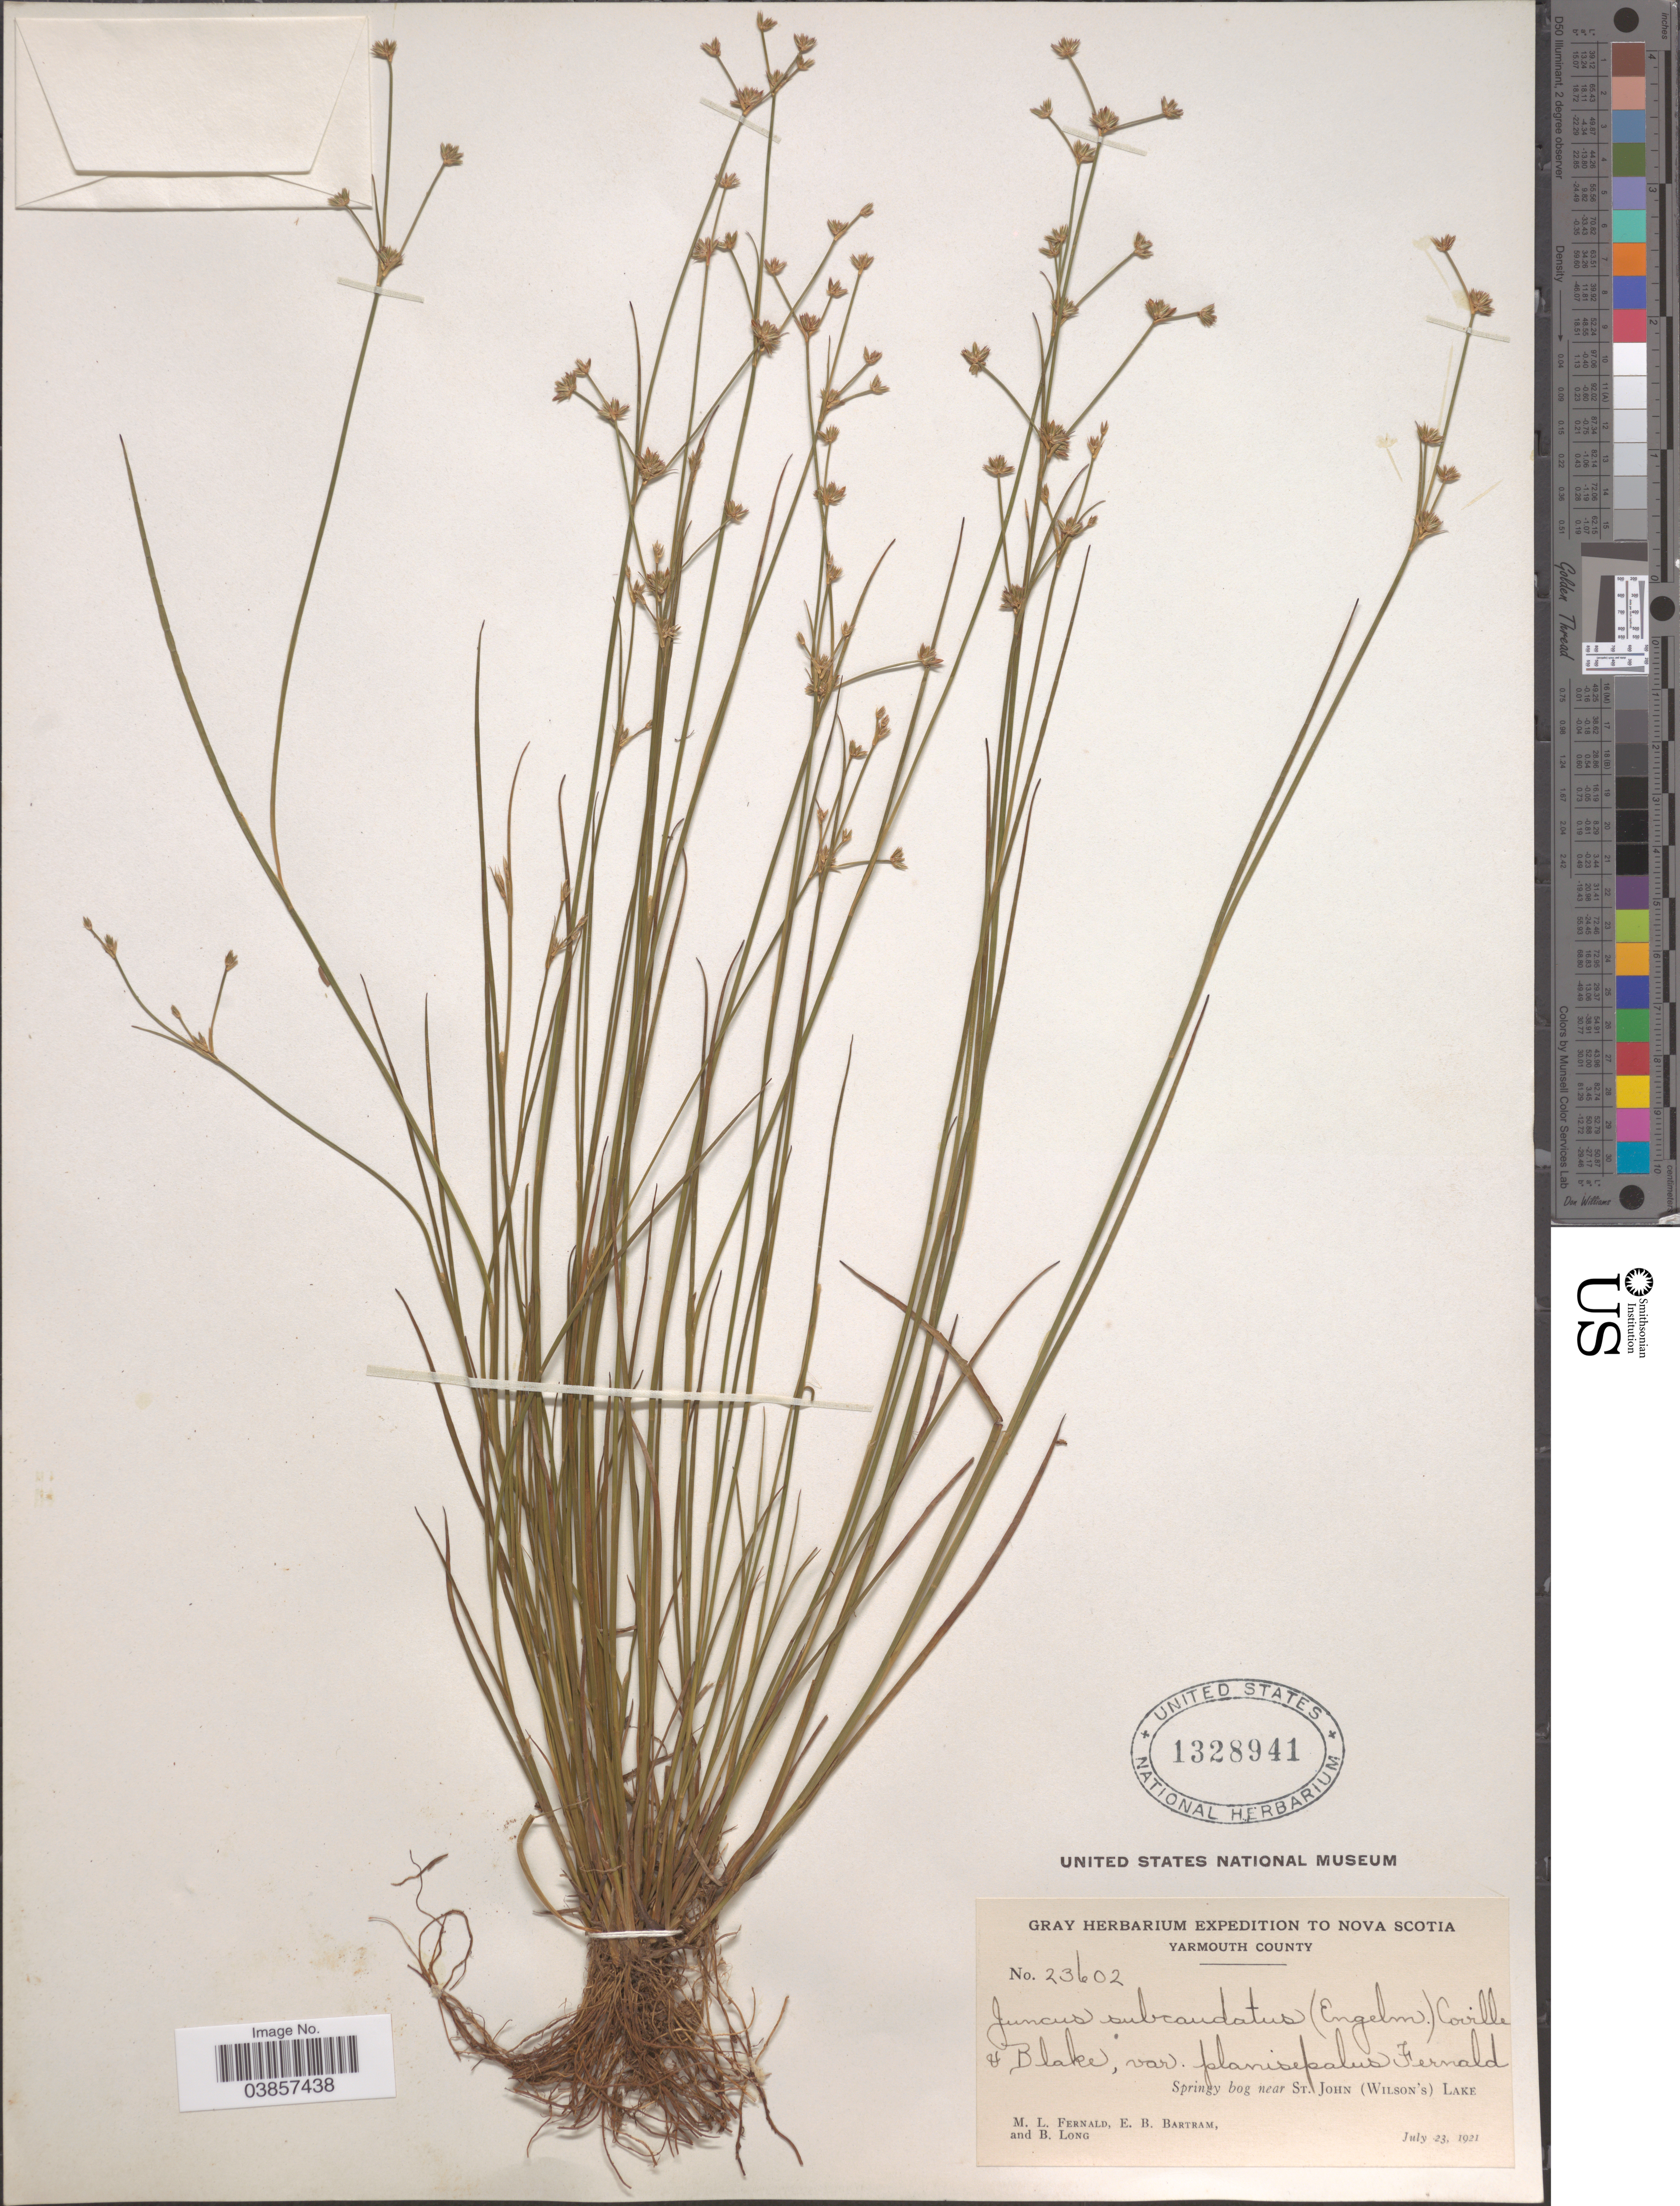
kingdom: Plantae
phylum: Tracheophyta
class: Liliopsida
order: Poales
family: Juncaceae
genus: Juncus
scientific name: Juncus subcaudatus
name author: (Engelm. ex A. Gray) Coville & S.F. Blake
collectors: M. L. Fernald, E. B. Bartram & B. Long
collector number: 23602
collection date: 1921-07-23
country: Canada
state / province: Nova Scotia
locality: Yarmouth County. Near St. John (Wilson's) Lake.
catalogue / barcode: US 1328941